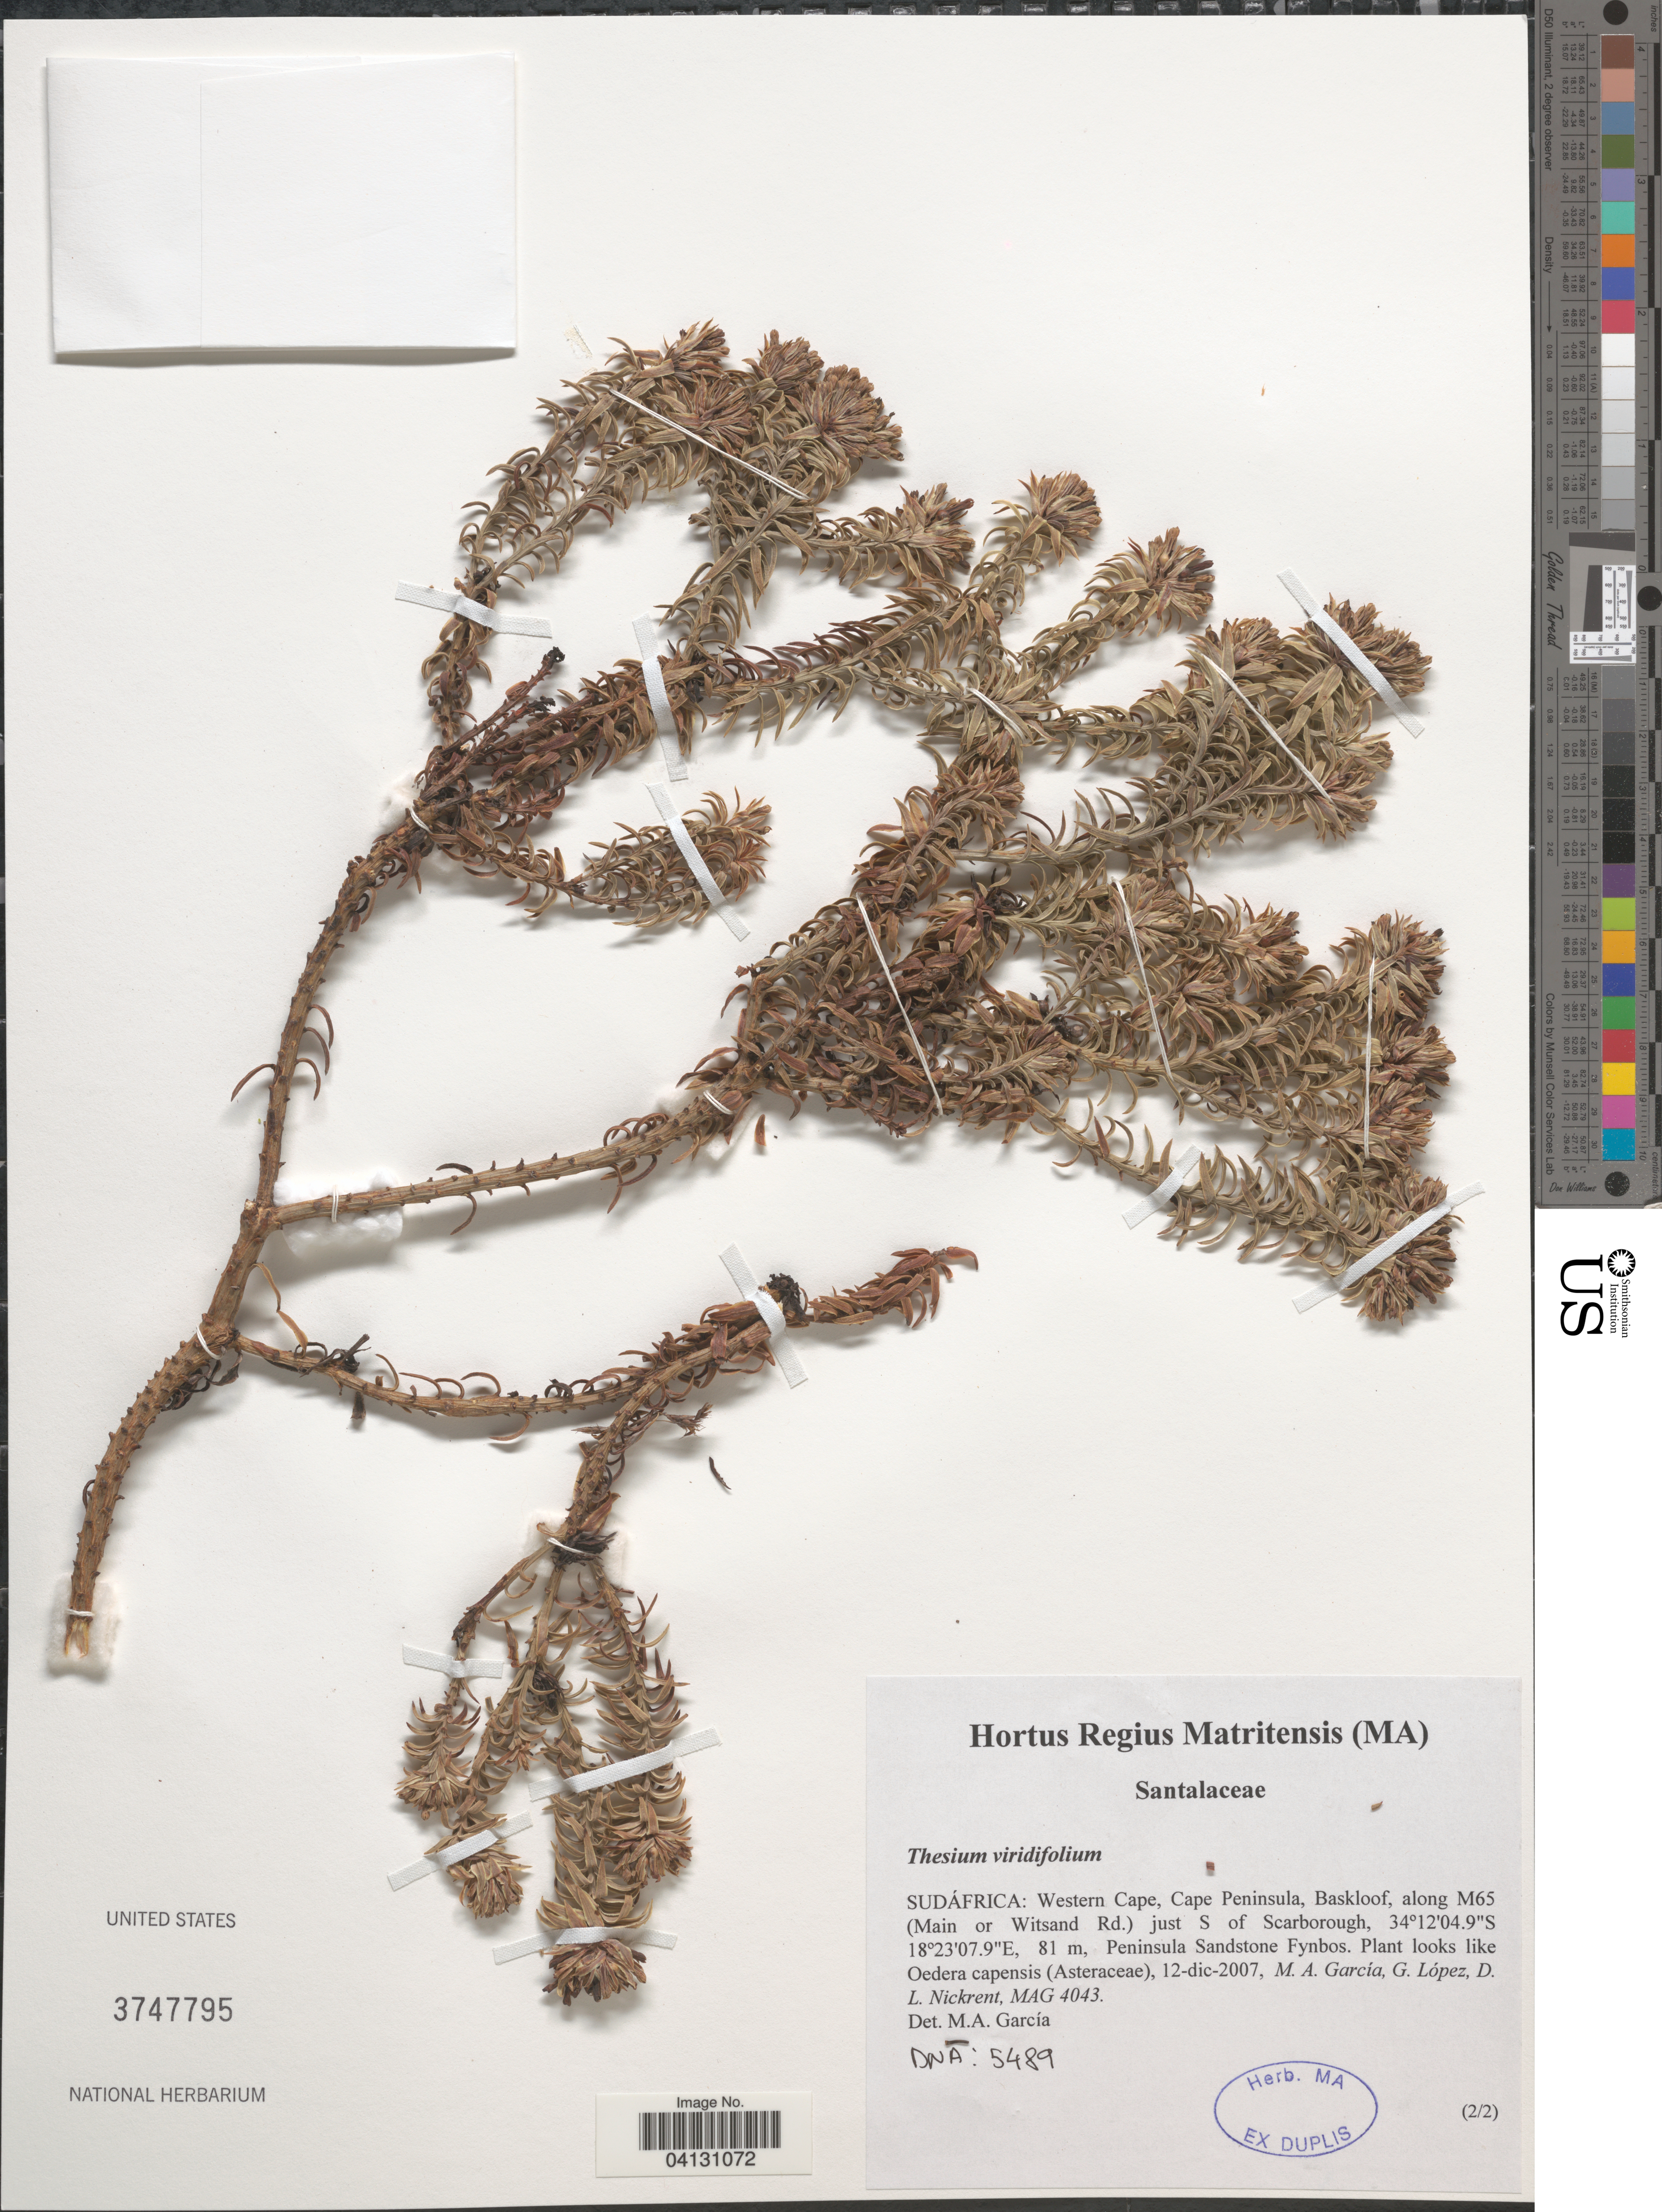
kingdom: Plantae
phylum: Tracheophyta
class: Magnoliopsida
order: Santalales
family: Thesiaceae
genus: Thesium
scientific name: Thesium viridifolium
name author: Levyns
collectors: M. A. García, G. López & D. Nickrent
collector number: MAG4043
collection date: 2007-12-12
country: South Africa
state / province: Western Cape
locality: Sudáfrica: Cape Peninsula, Baskloof, along M65 (Main or Witsand Rd.) just S of Scarborough. Peninsula Sandstone Fynbos.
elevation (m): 81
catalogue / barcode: US 3747795